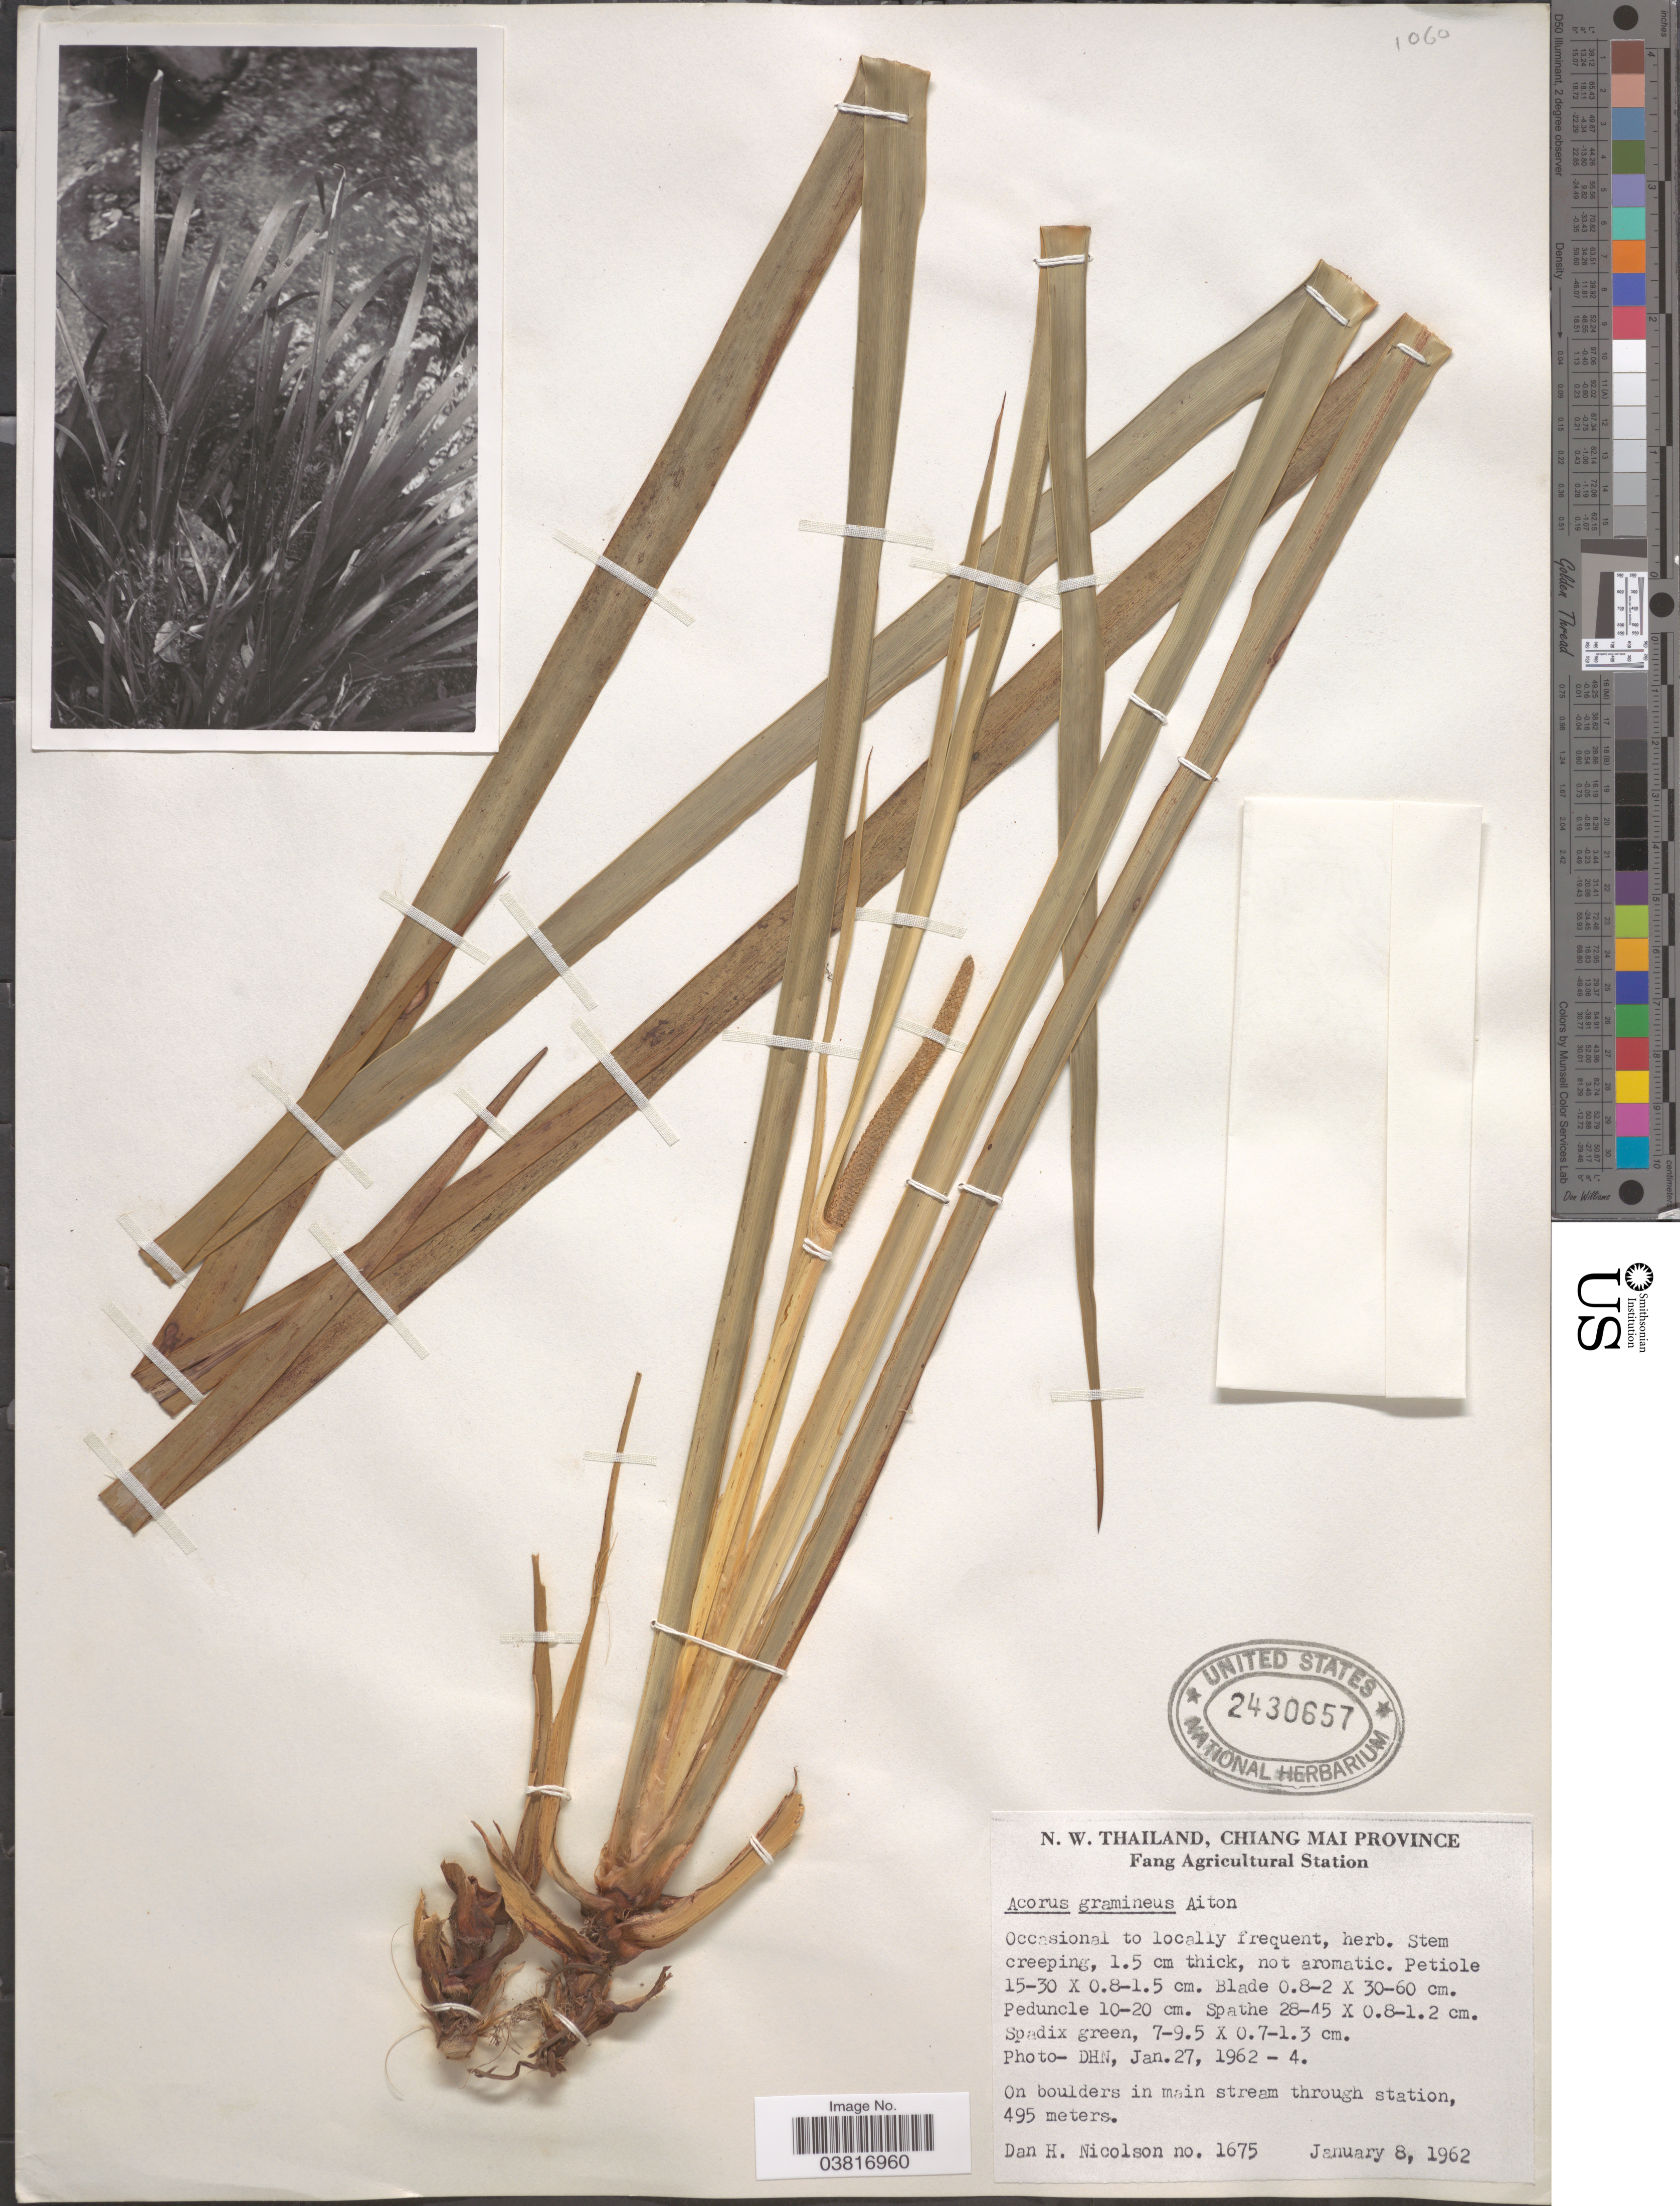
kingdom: Plantae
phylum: Tracheophyta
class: Liliopsida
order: Acorales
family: Acoraceae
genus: Acorus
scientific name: Acorus gramineus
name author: Sol. ex Aiton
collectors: D. H. Nicolson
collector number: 1675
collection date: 1962-01-08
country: Thailand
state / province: Chiang Mai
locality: N. W. Thailand. Fang Agricultural Station.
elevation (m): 495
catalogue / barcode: US 2430657